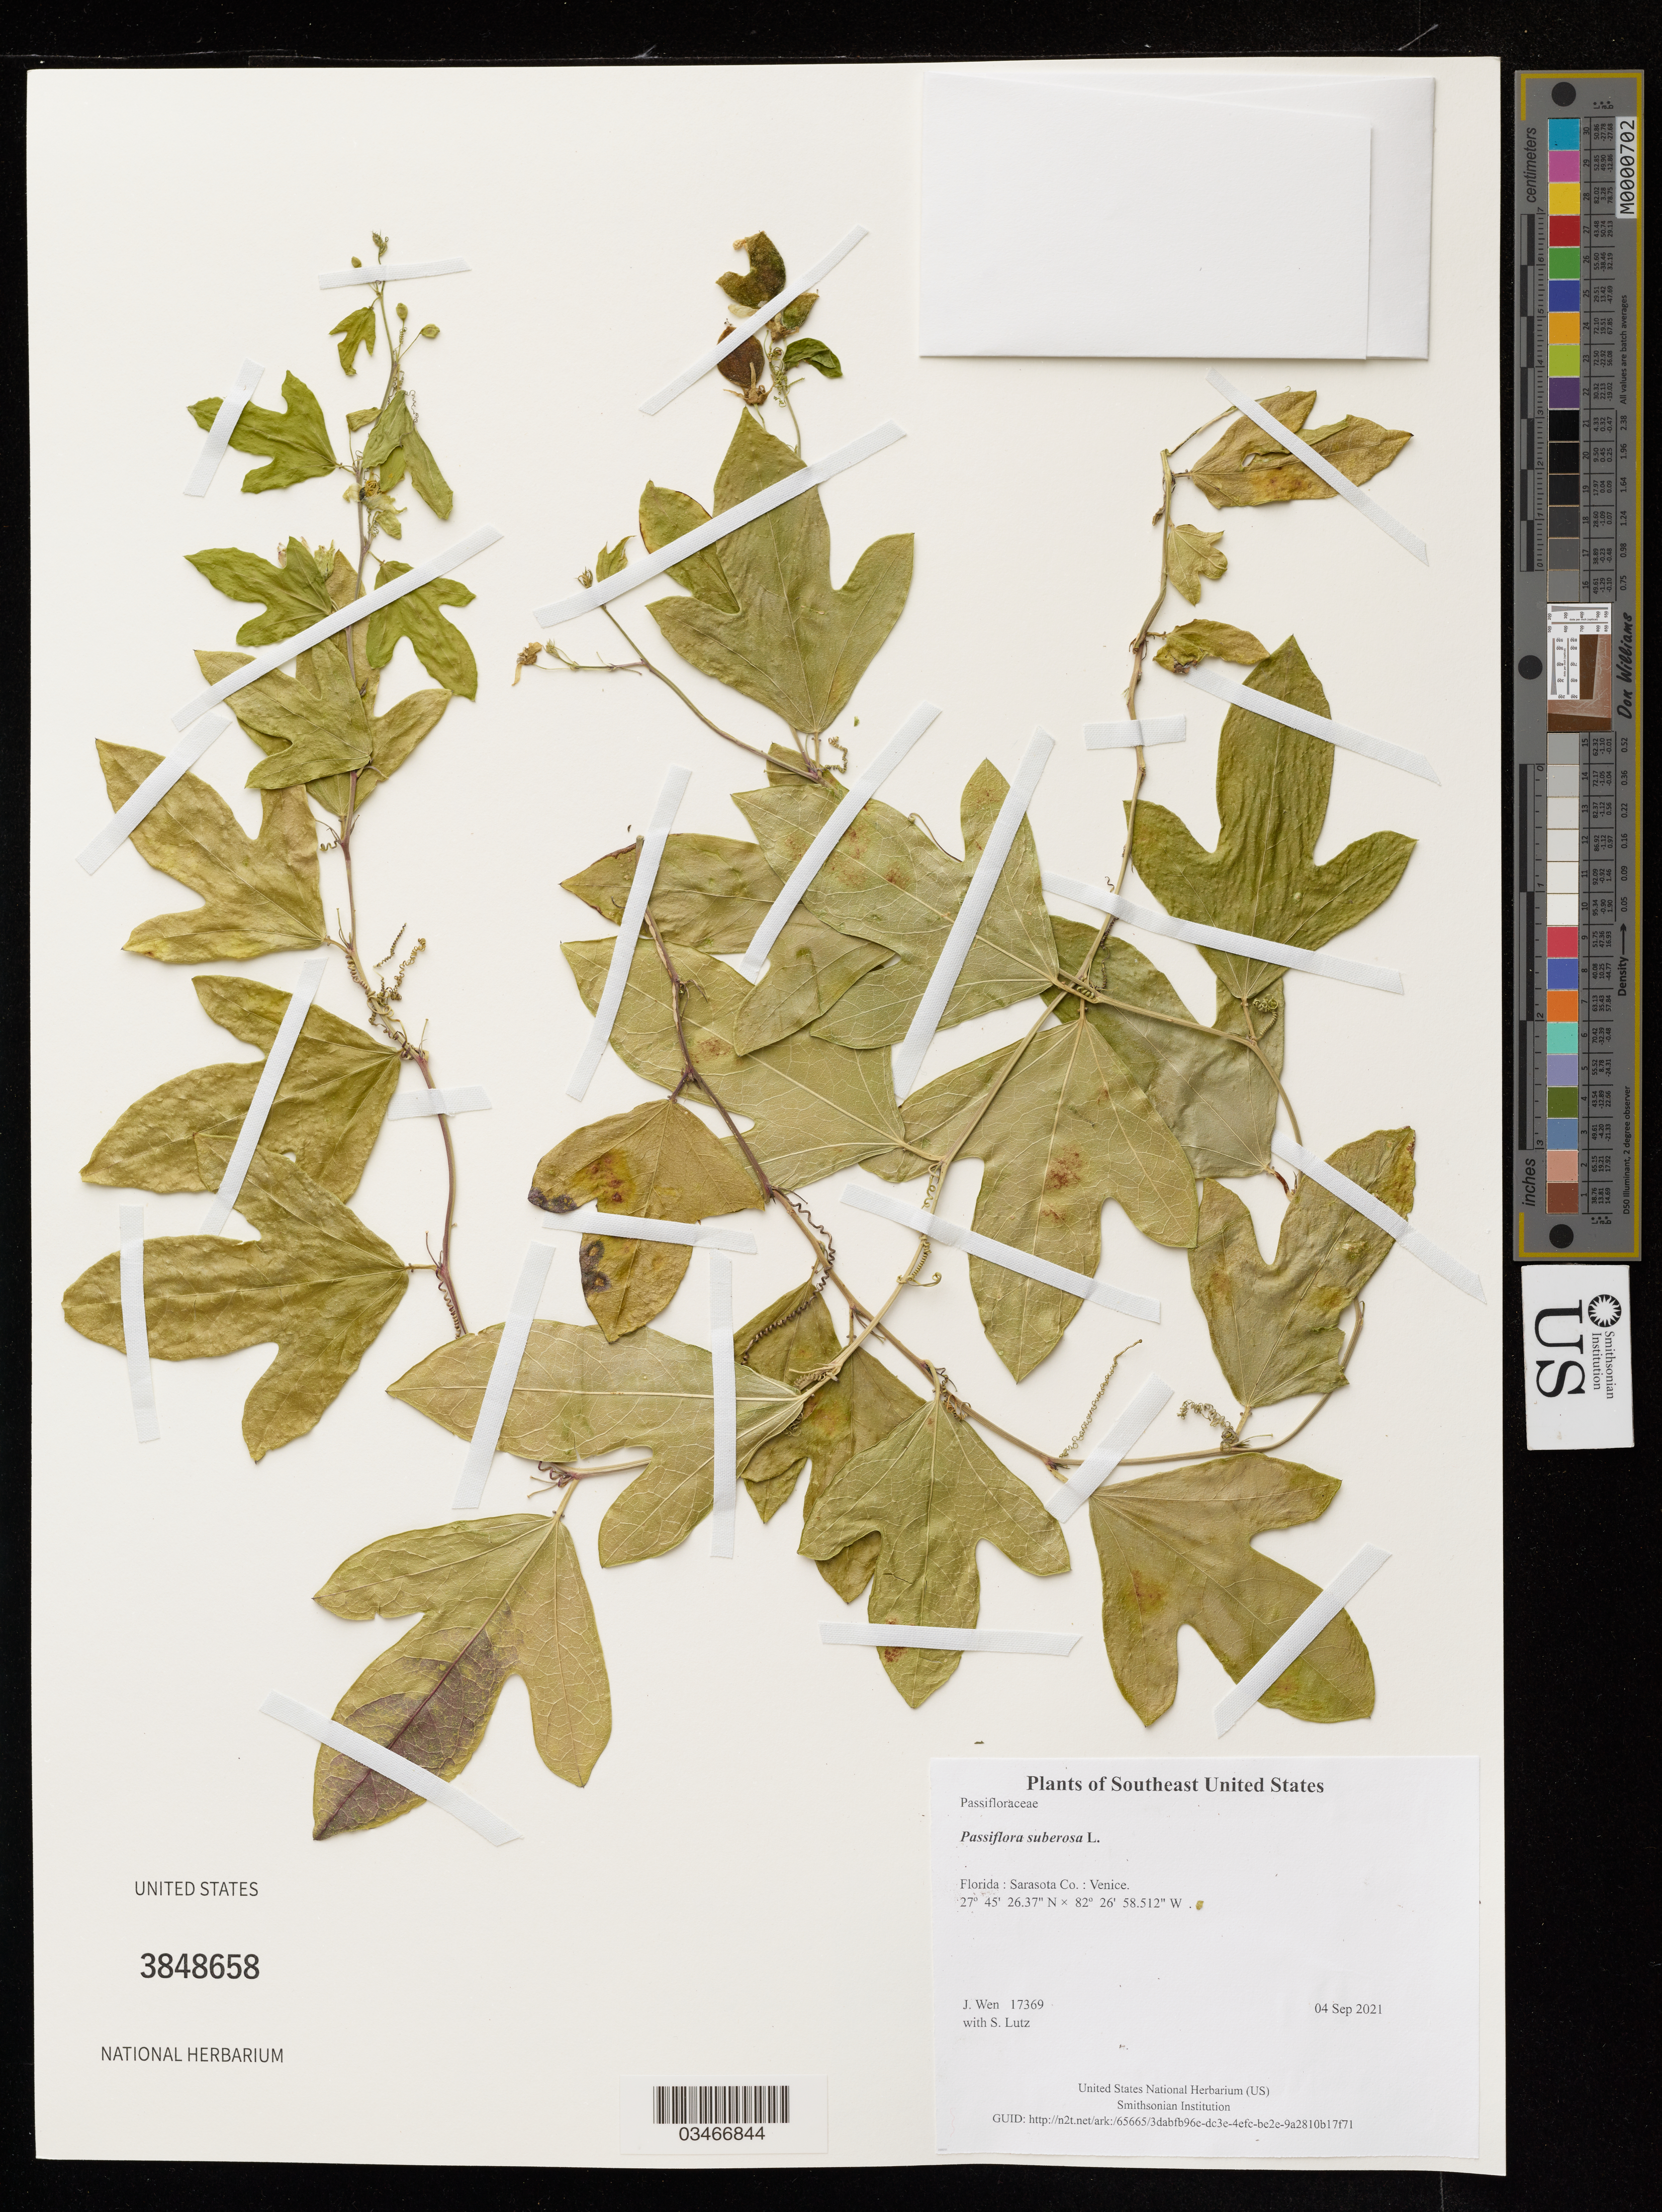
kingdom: Plantae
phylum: Tracheophyta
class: Magnoliopsida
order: Malpighiales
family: Passifloraceae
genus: Passiflora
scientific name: Passiflora suberosa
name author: L.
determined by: Wen, Jun, (BOT), Smithsonian Institution - National Museum of Natural History (UNITED STATES)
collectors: J. Wen & S. Lutz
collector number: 17369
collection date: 2021-09-04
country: United States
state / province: Florida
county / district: Sarasota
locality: Venice.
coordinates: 27.757325 N, 82.4495868 W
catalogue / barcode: US 3848658